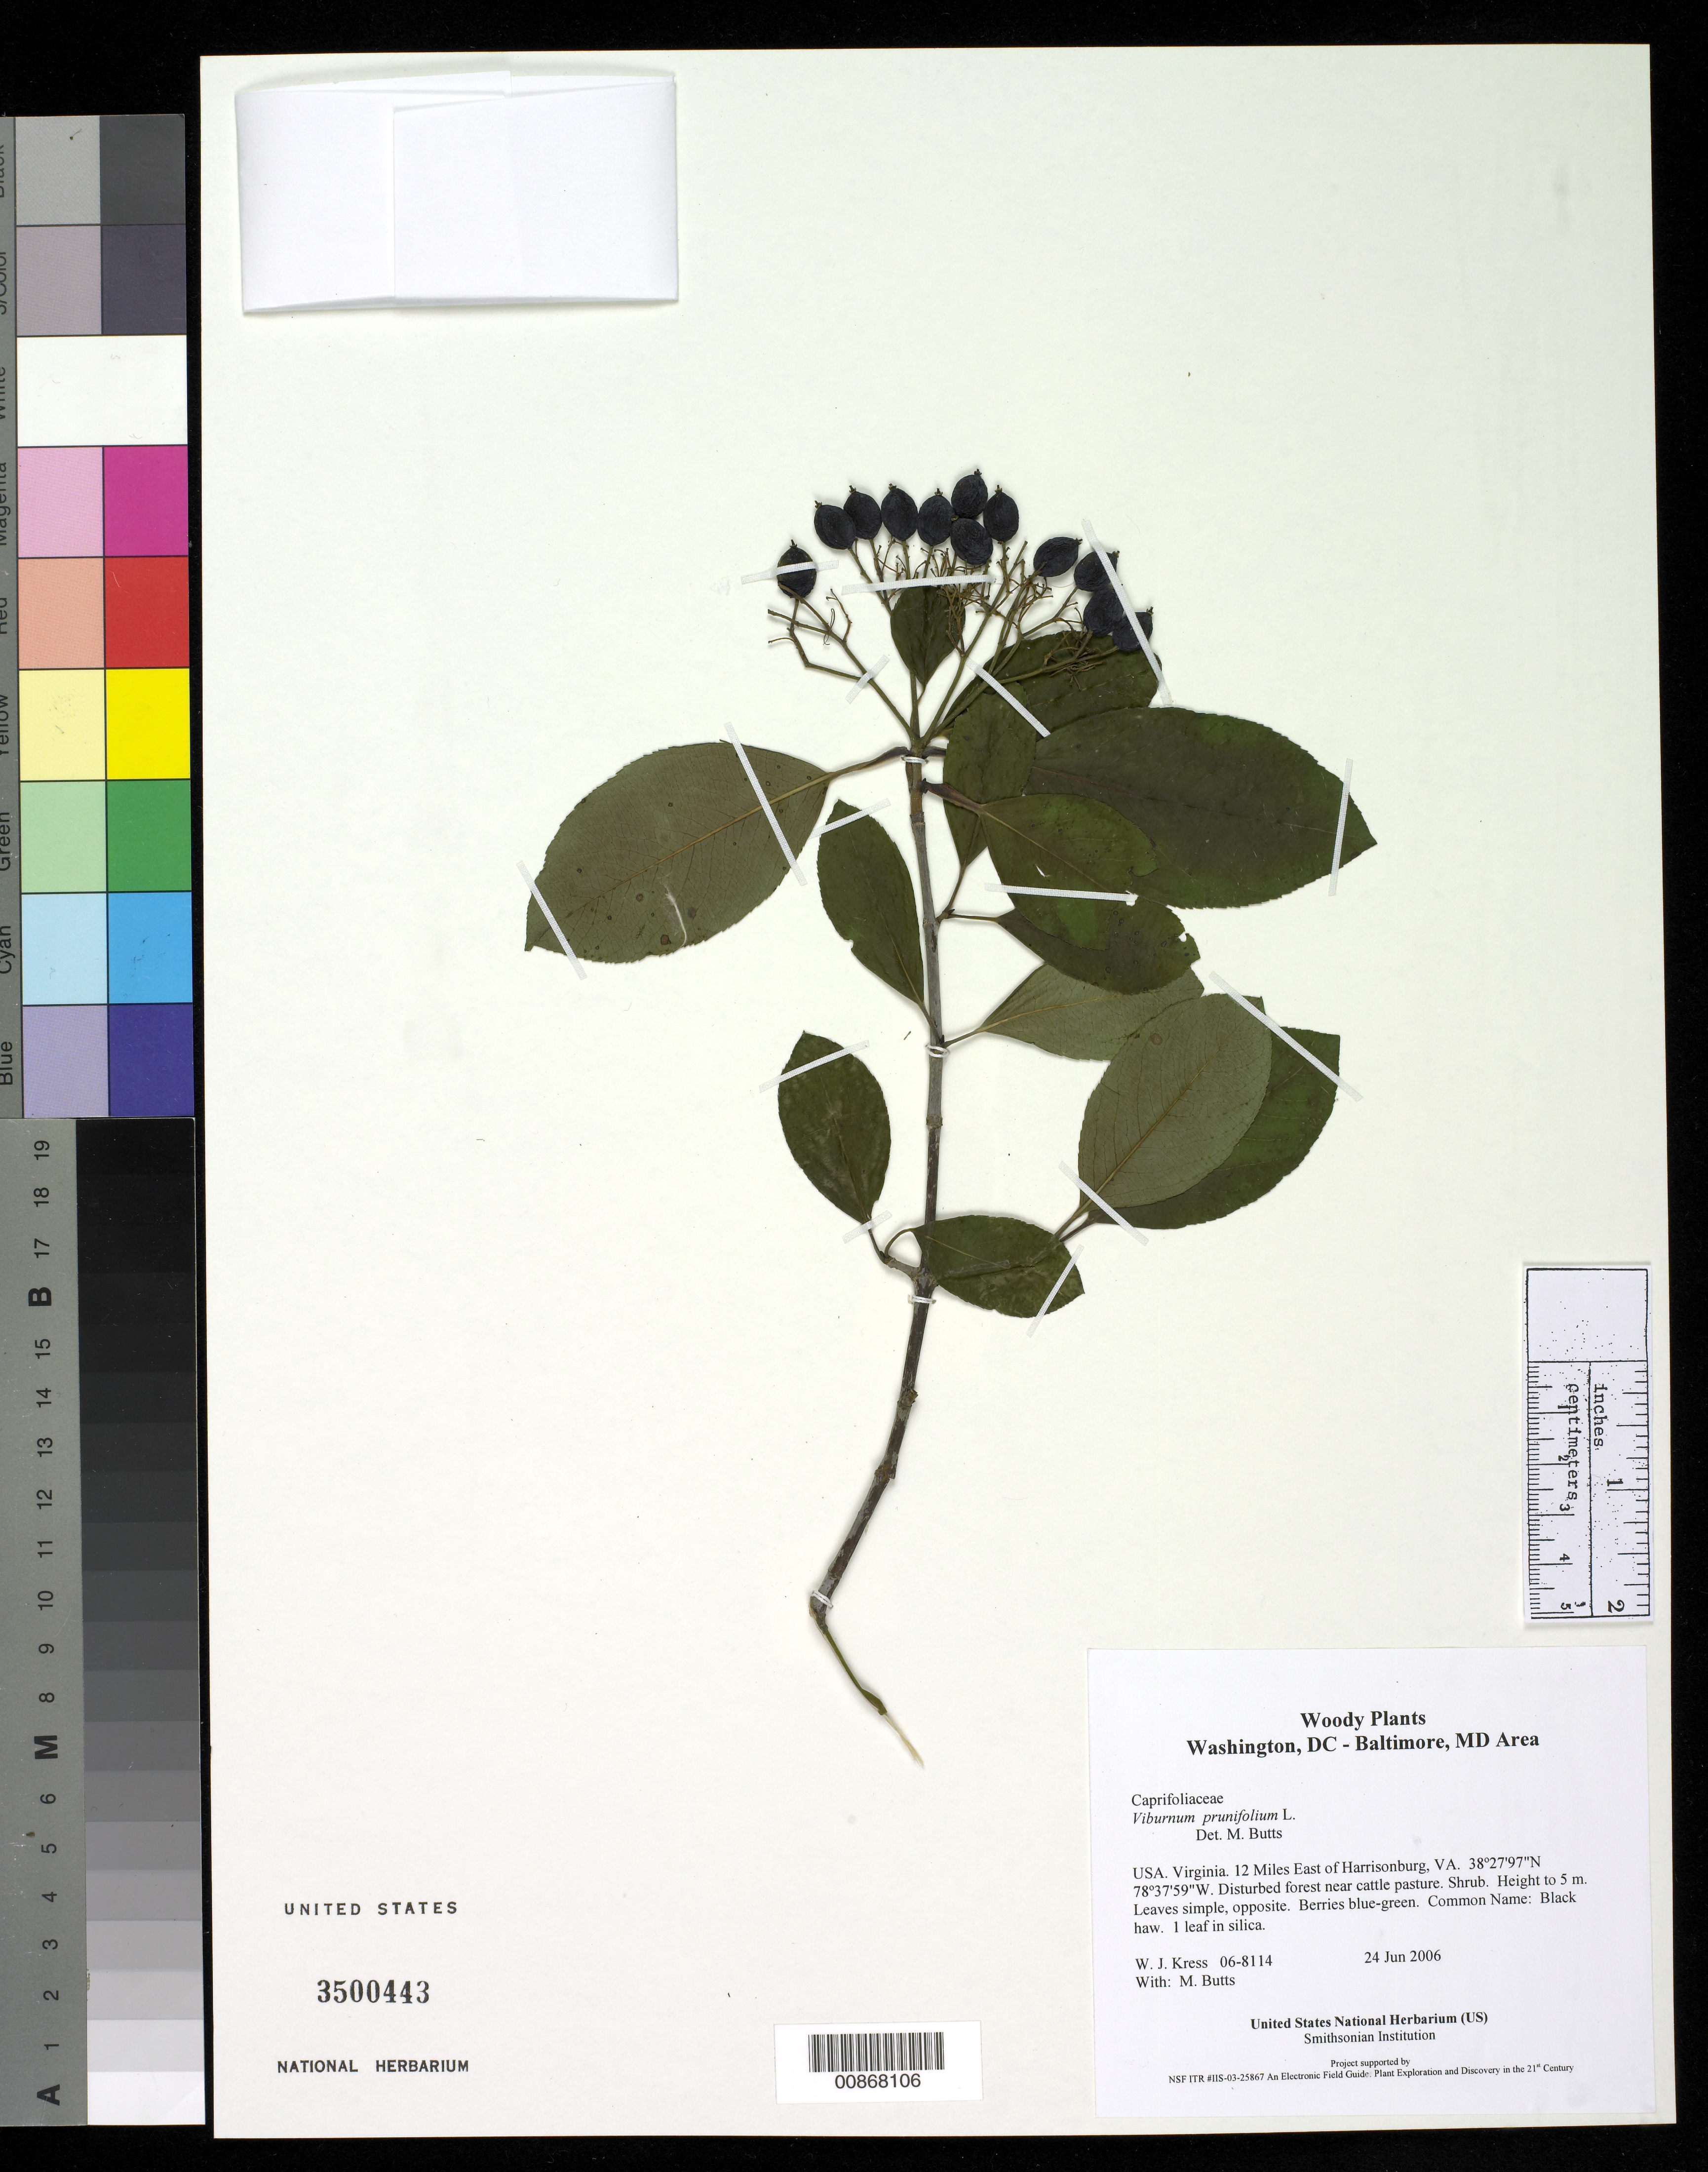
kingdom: Plantae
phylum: Tracheophyta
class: Magnoliopsida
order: Dipsacales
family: Viburnaceae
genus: Viburnum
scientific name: Viburnum prunifolium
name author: L.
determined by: Butts, M. B.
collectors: W. J. Kress & M. B. Butts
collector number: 06-8114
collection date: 2006-06-24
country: United States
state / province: Virginia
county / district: Rockingham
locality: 12 mi. E of Harrisonburg, VA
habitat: Disturbed forest near cattle pasture.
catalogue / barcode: US 3500443